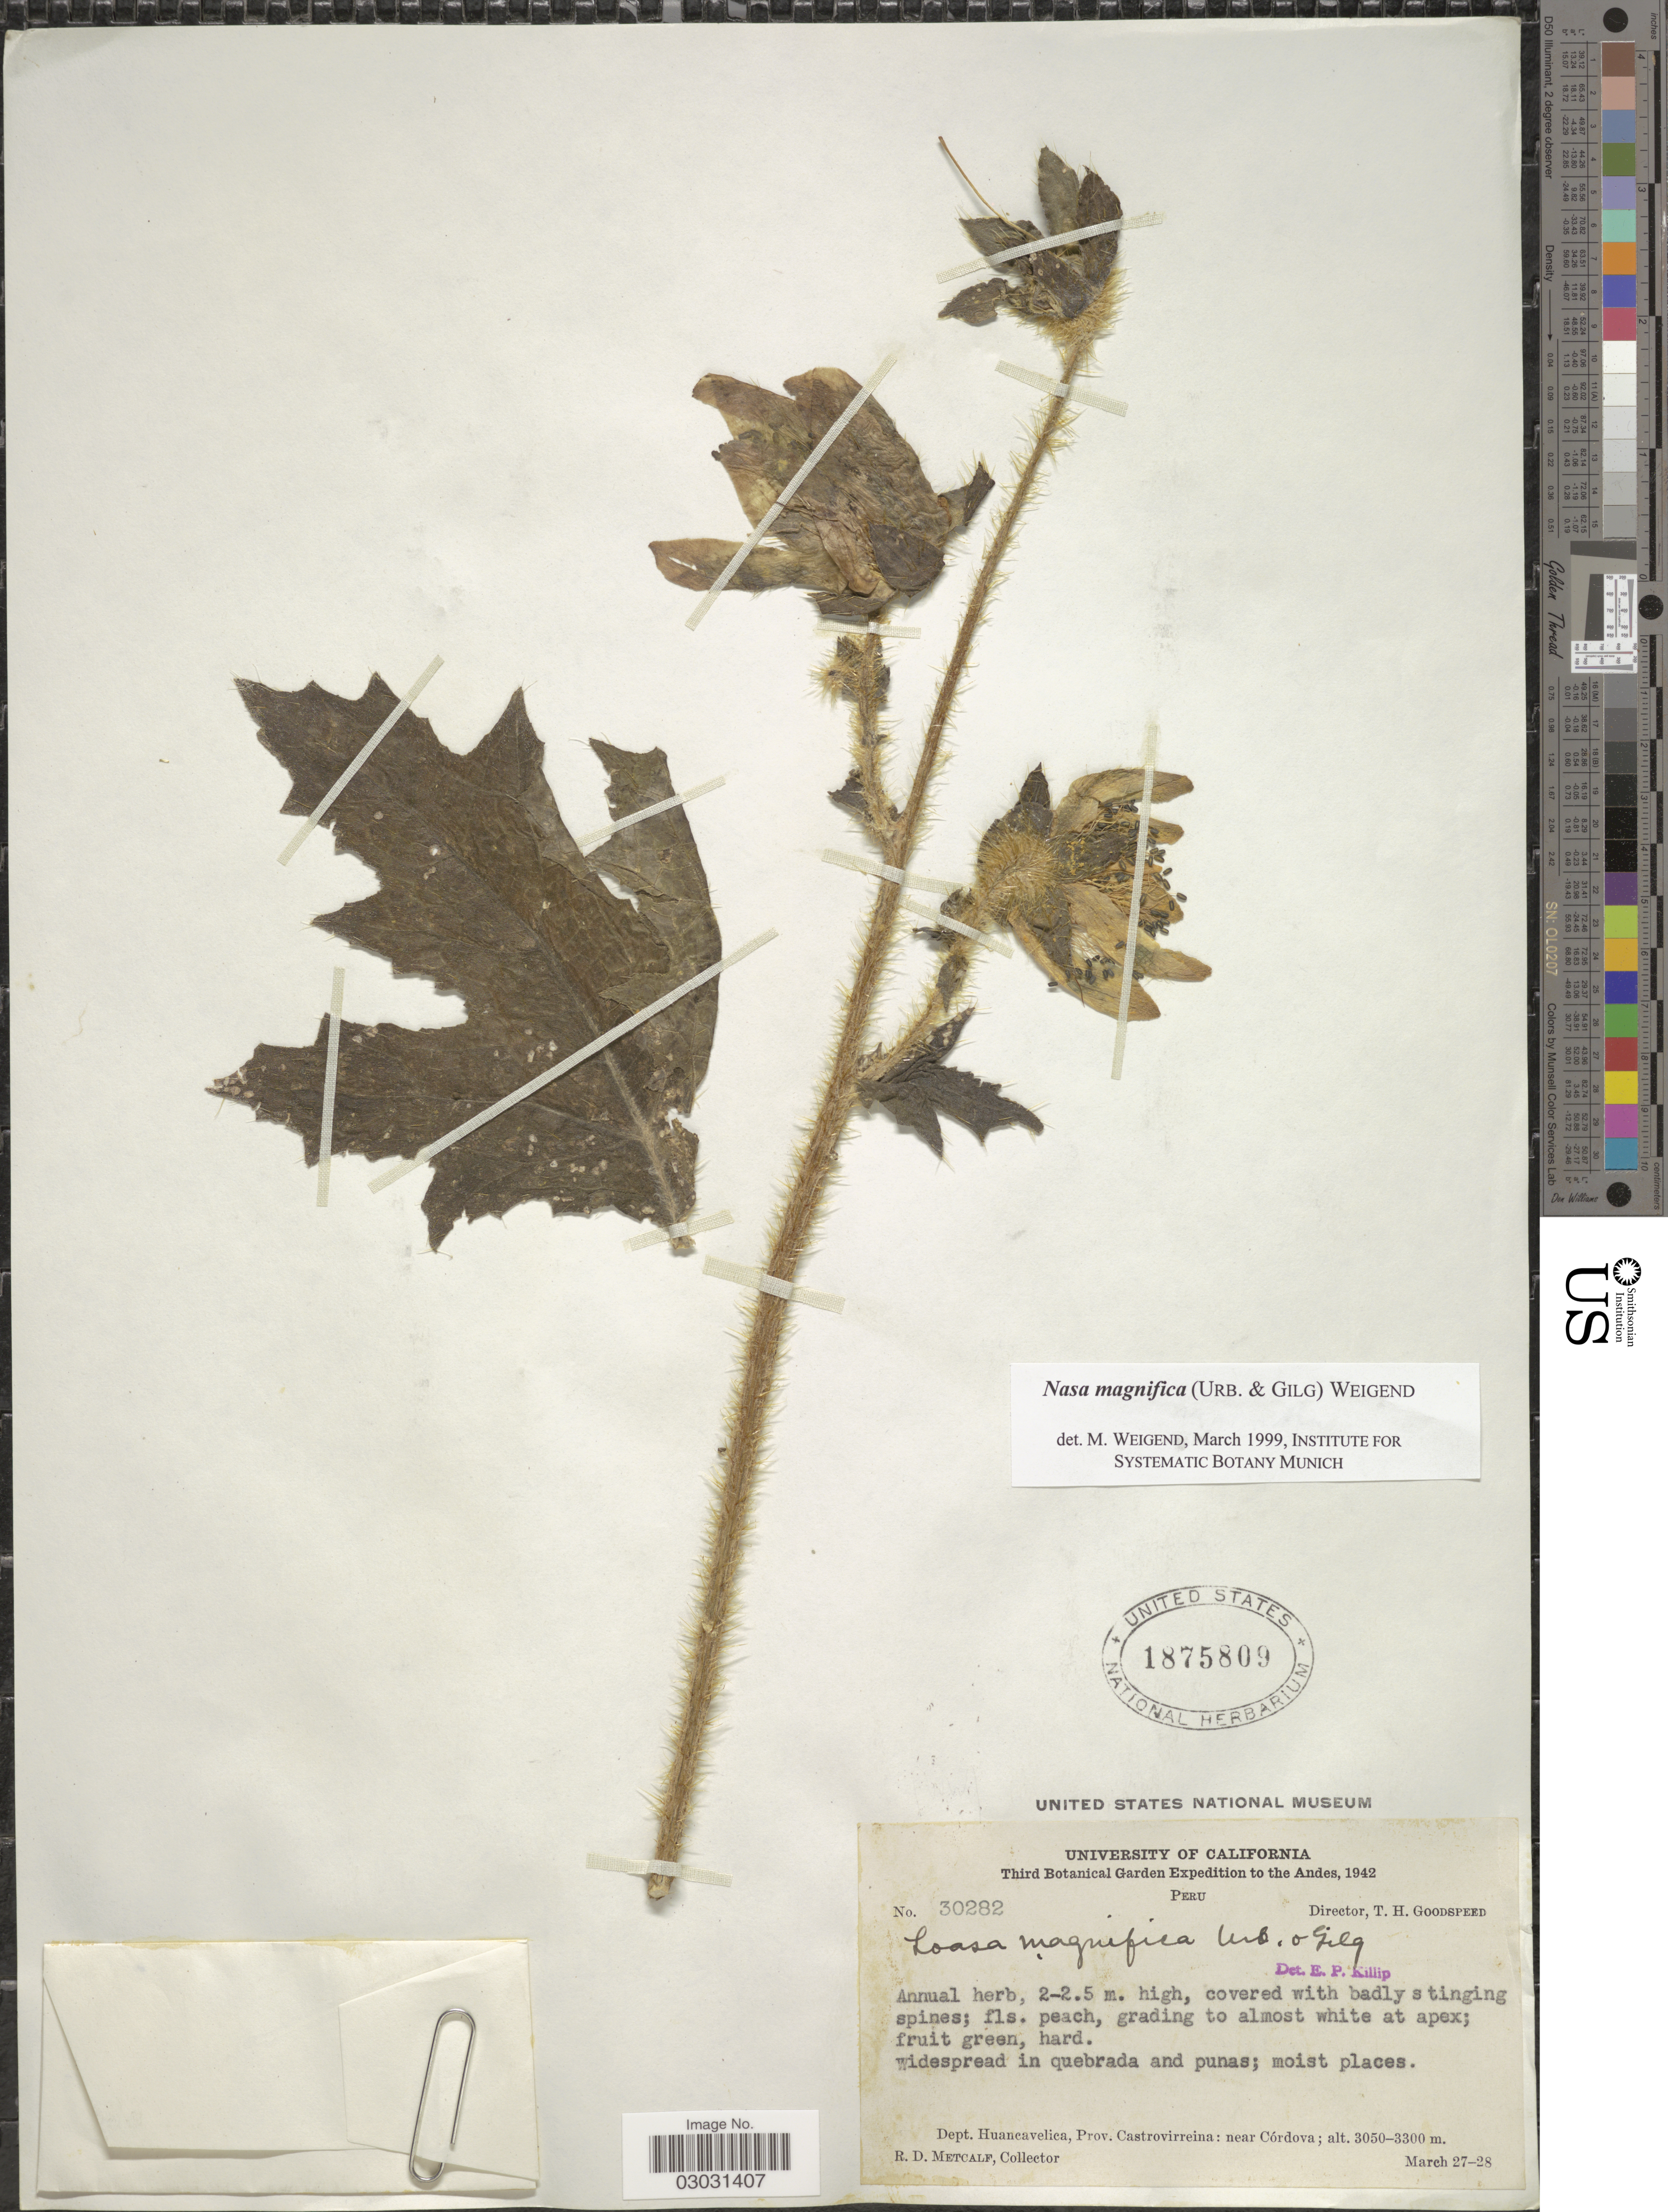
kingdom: Plantae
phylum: Tracheophyta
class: Magnoliopsida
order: Cornales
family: Loasaceae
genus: Nasa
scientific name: Nasa magnifica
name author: (Urb. & Gilg) Weigend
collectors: R. D. Metcalf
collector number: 30282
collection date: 1942-03-27/1942-03-28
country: Peru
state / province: Huancavelica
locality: Andes. Dept. Huancavelica, Prov. Castrovirreina: near Córdova.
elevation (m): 3050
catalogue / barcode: US 1875809